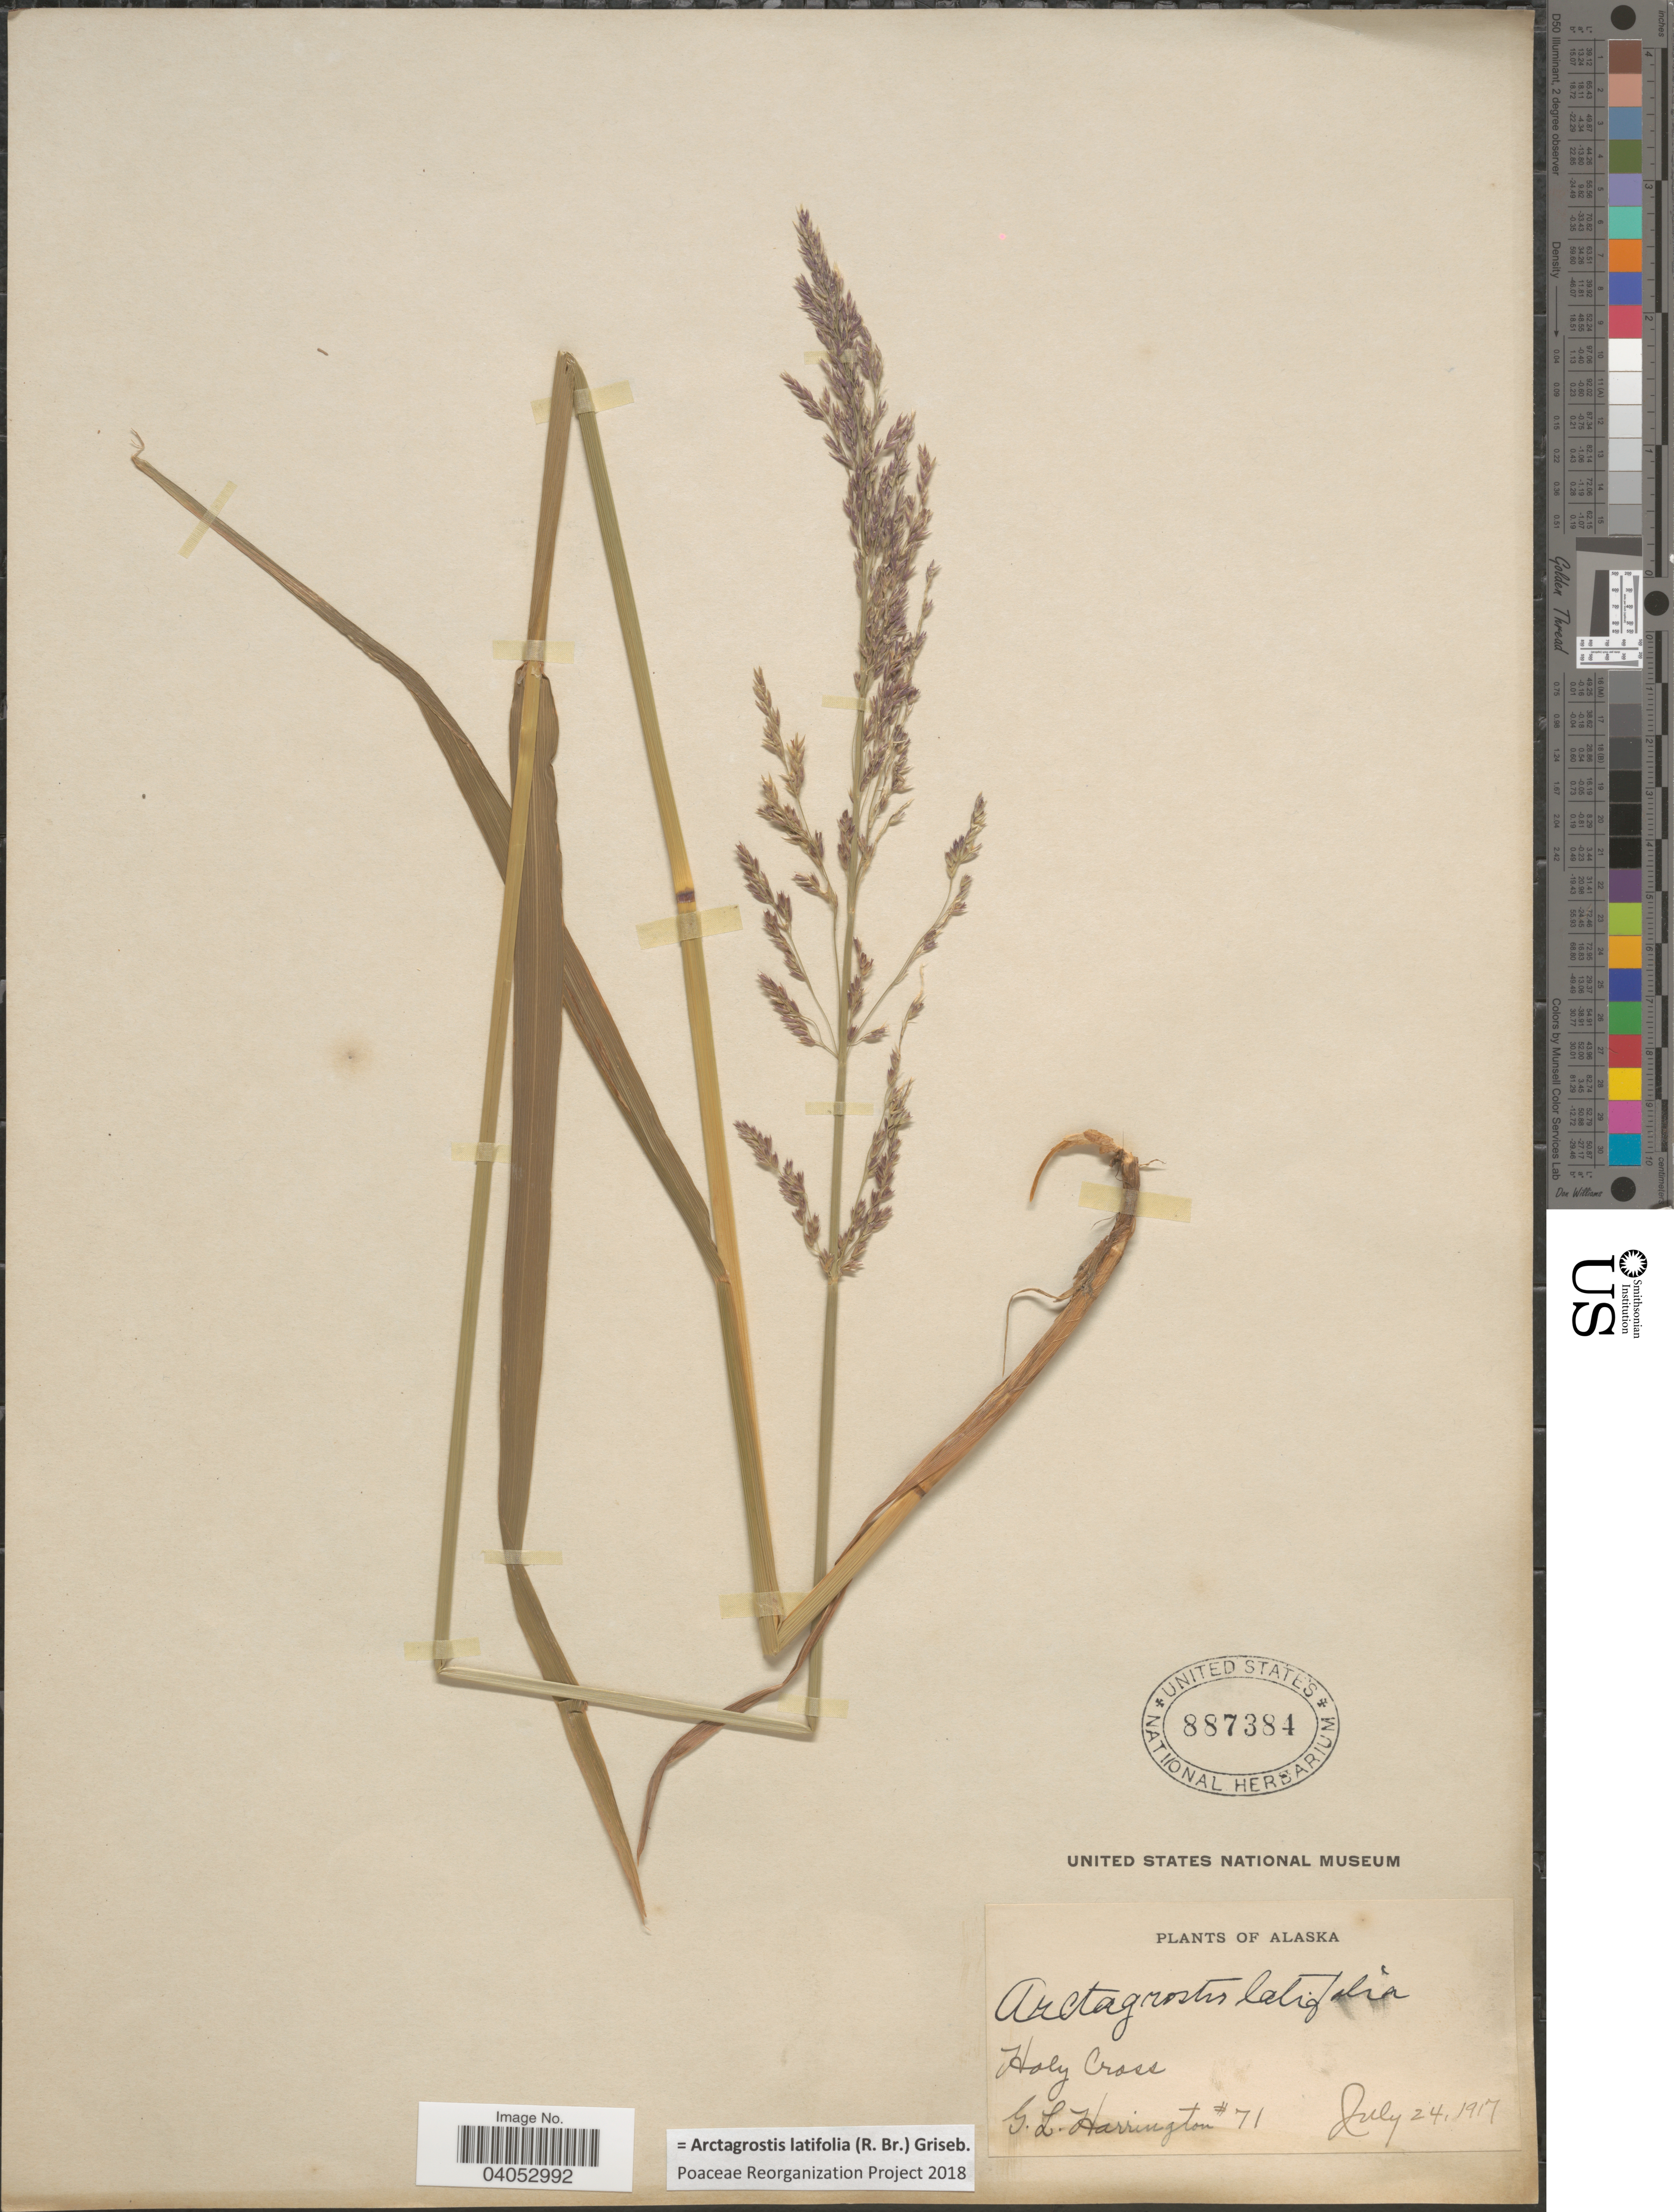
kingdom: Plantae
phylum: Tracheophyta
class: Liliopsida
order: Poales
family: Poaceae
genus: Arctagrostis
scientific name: Arctagrostis latifolia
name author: (R. Br.) Griseb.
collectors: G. Harrington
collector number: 71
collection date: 1917-07-24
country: United States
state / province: Alaska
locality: Holy Cross.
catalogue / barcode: US 887384